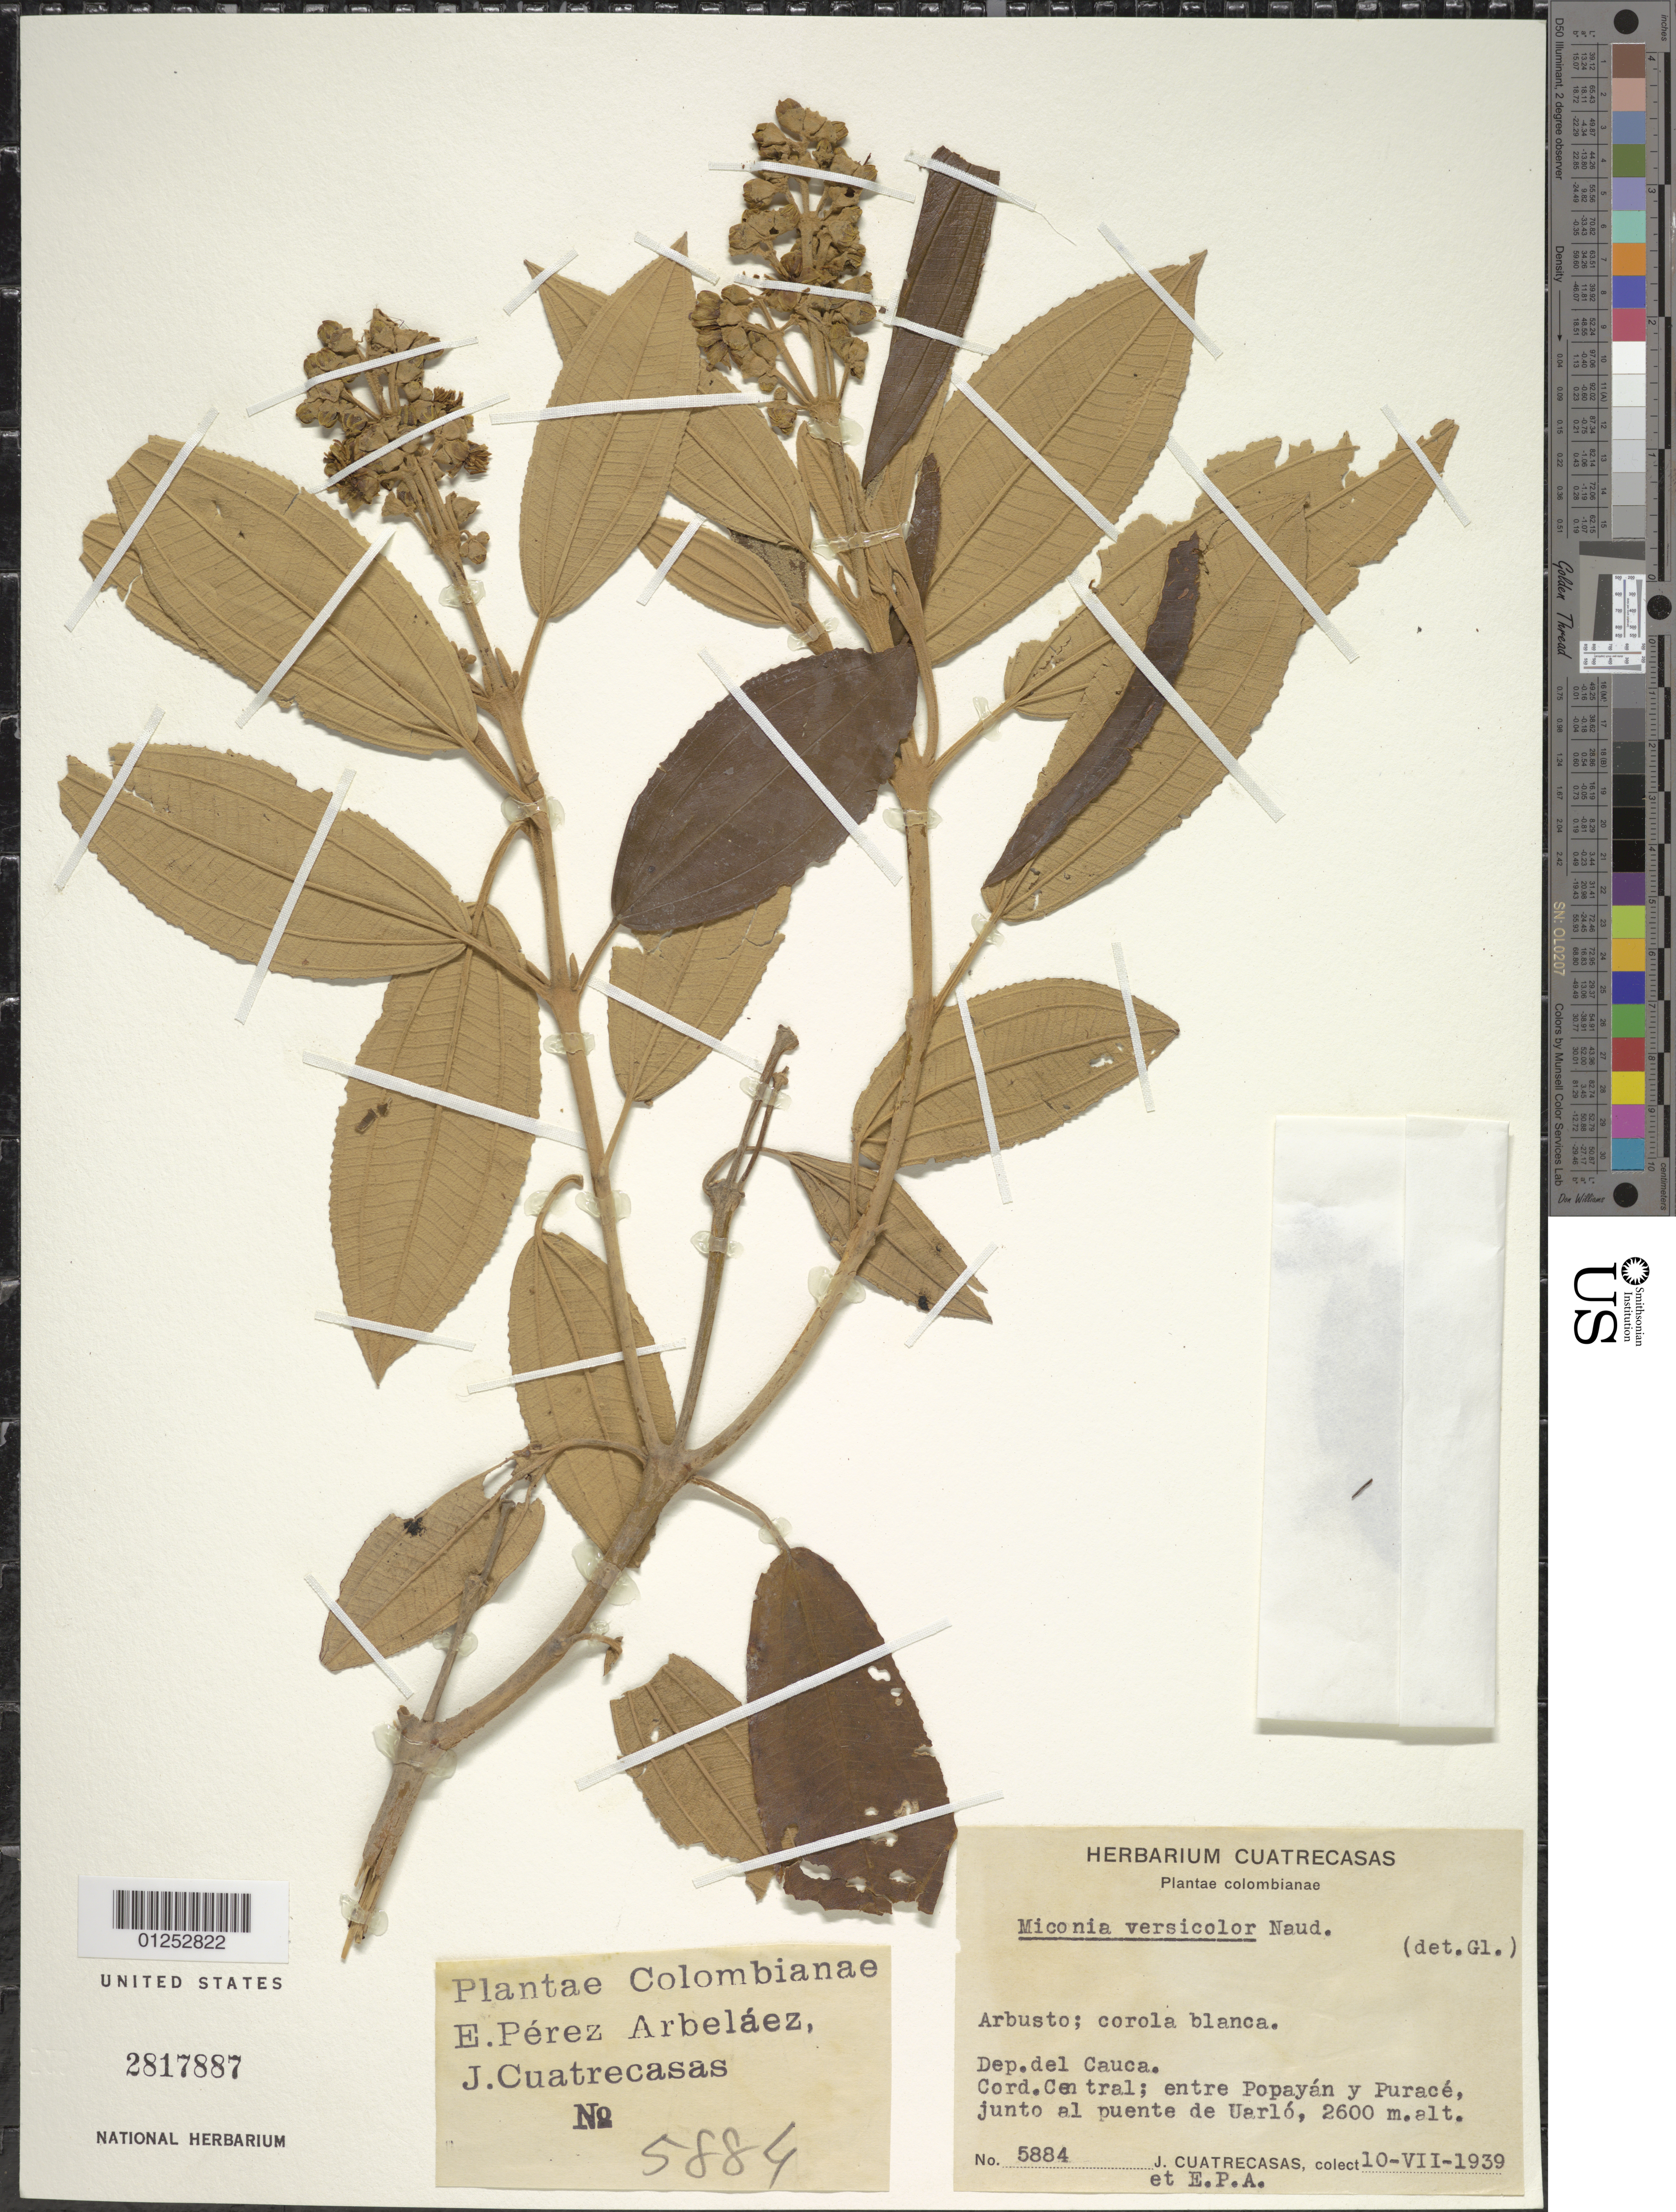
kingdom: Plantae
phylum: Tracheophyta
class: Magnoliopsida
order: Myrtales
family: Melastomataceae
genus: Miconia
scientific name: Miconia versicolor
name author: Naudin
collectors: E. Pérez Arbeláez & J. Cuatrecasas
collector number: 5884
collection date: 1939-07-10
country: Colombia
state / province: Cauca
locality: Entre Popayán y Puracé; junto al puente de Uarló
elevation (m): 2600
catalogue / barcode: US 2817887